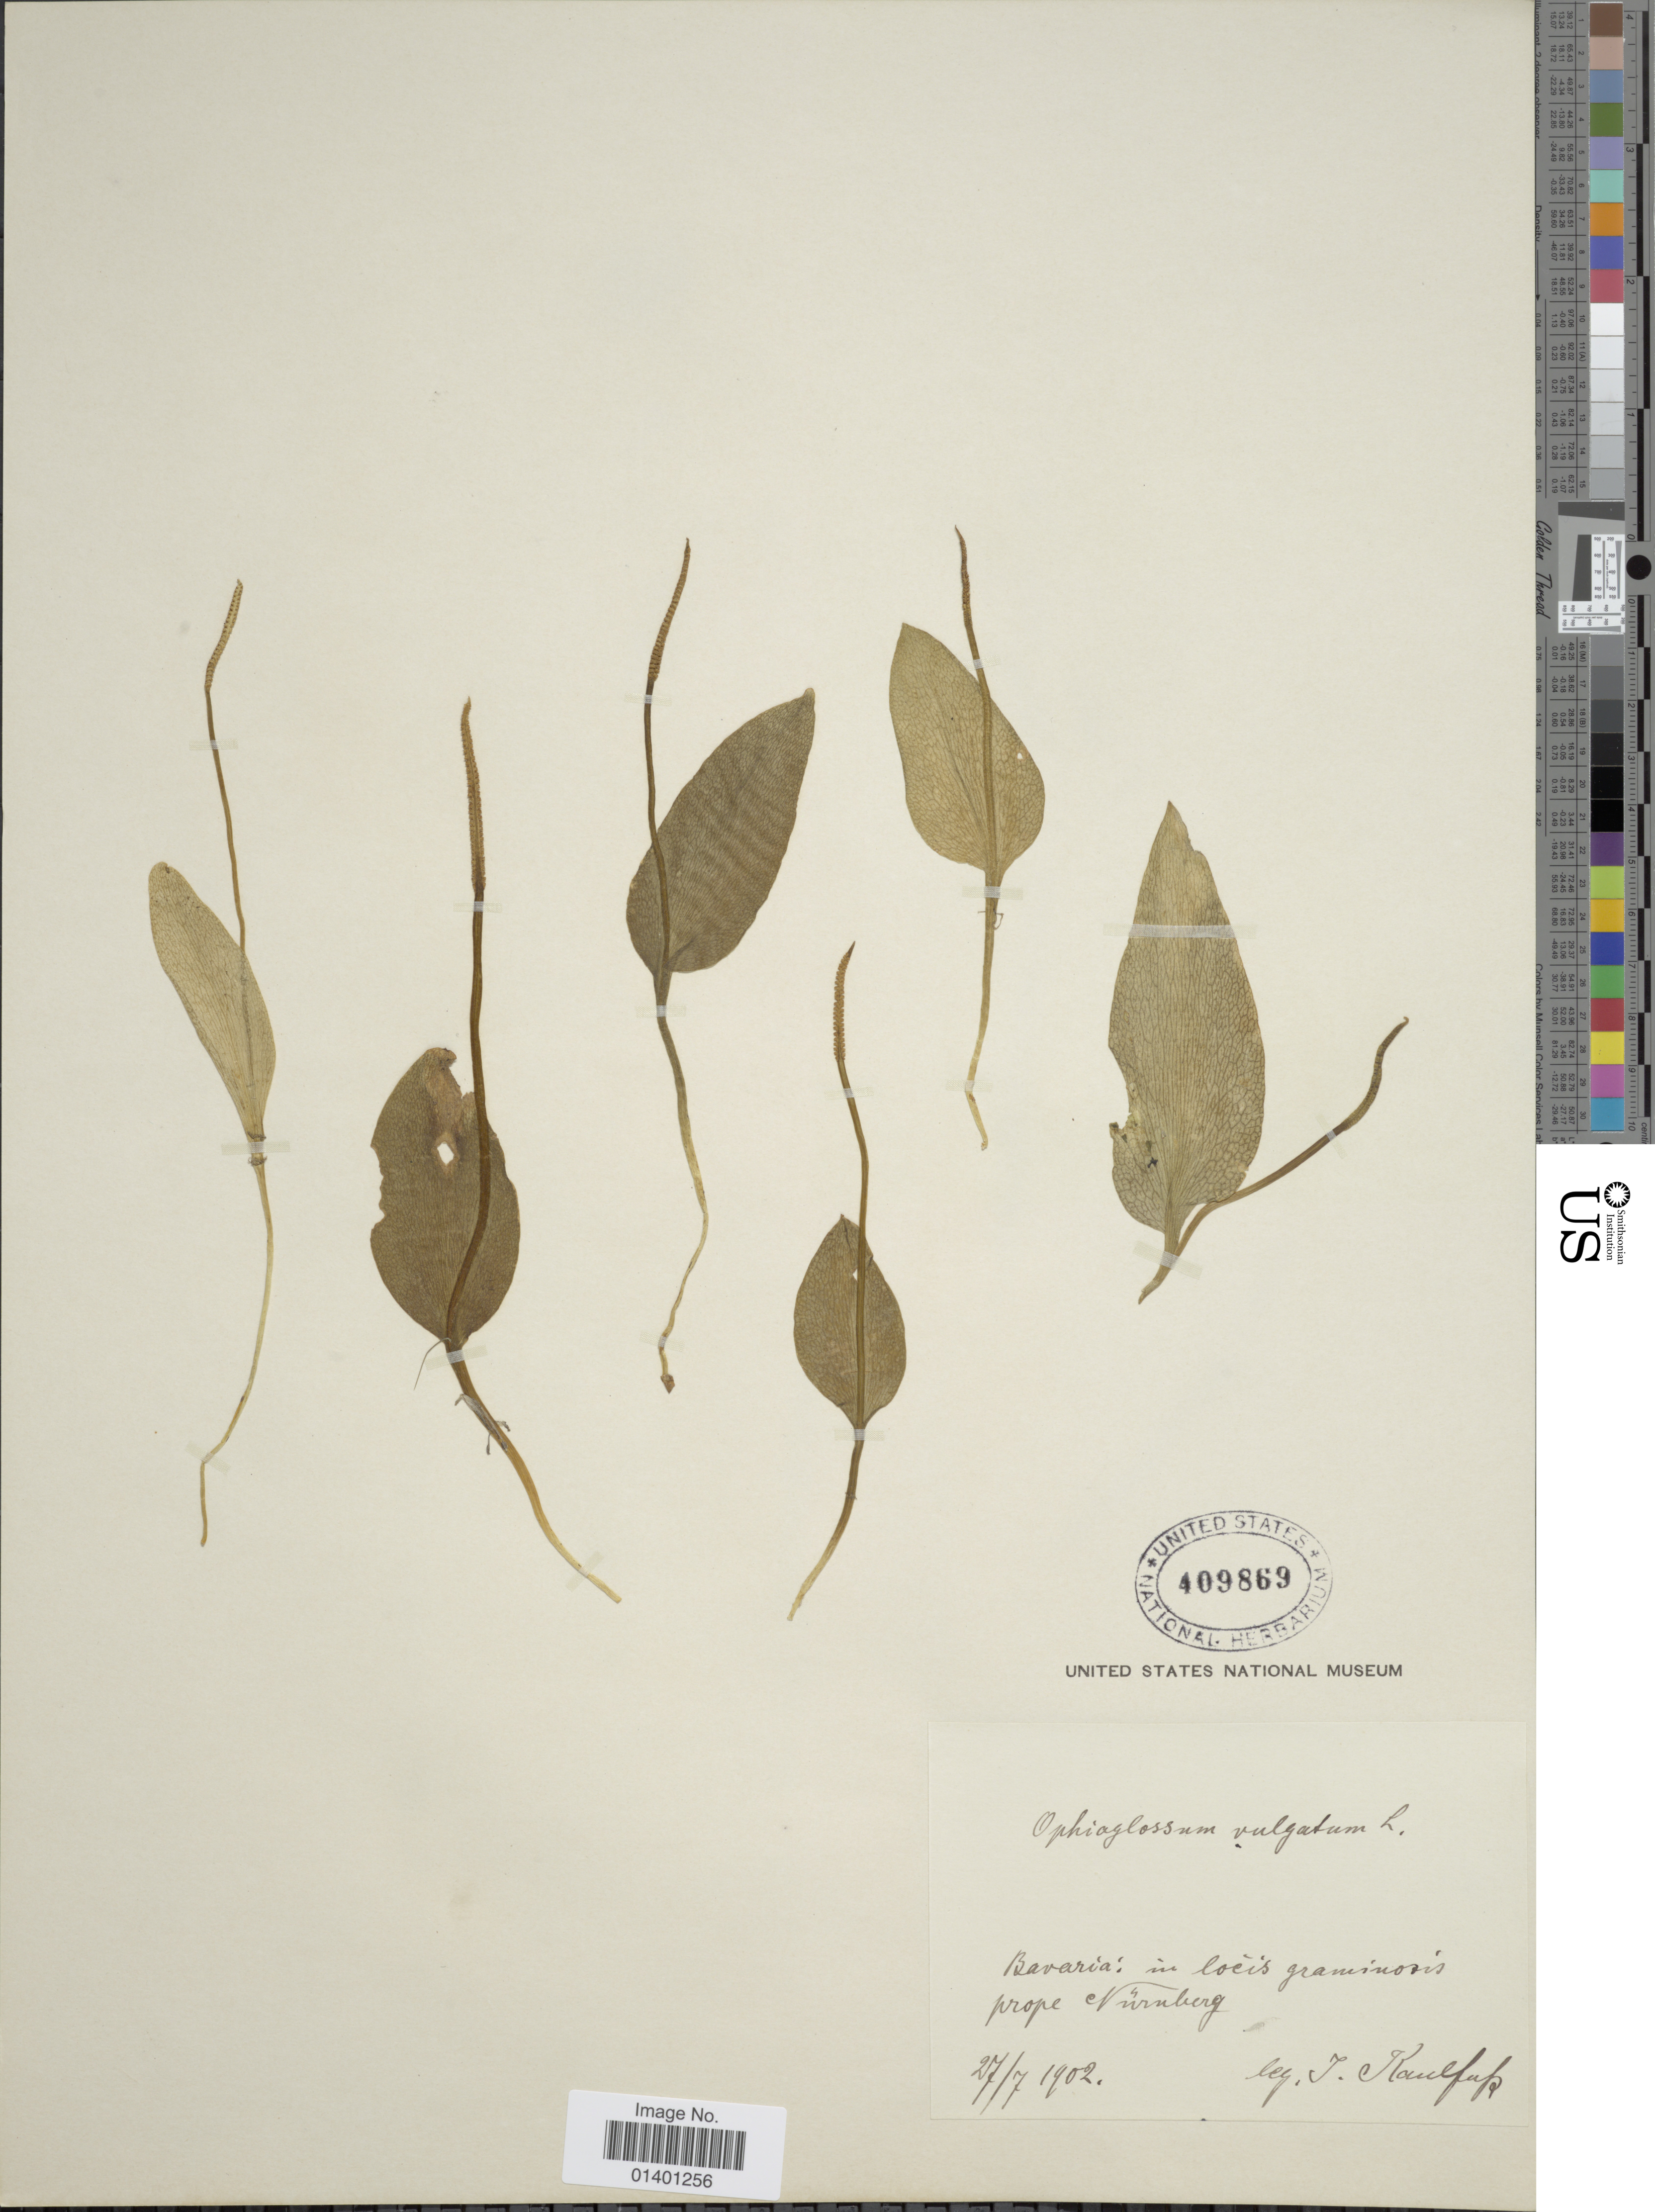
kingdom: Plantae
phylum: Tracheophyta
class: Polypodiopsida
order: Ophioglossales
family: Ophioglossaceae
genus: Ophioglossum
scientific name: Ophioglossum vulgatum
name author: L.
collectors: J. S. Kaulfuss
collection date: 1902-07-27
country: Germany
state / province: Bayern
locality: Bavaria: in locis graminosis prope Nunberg [interpreted]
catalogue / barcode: US 409869